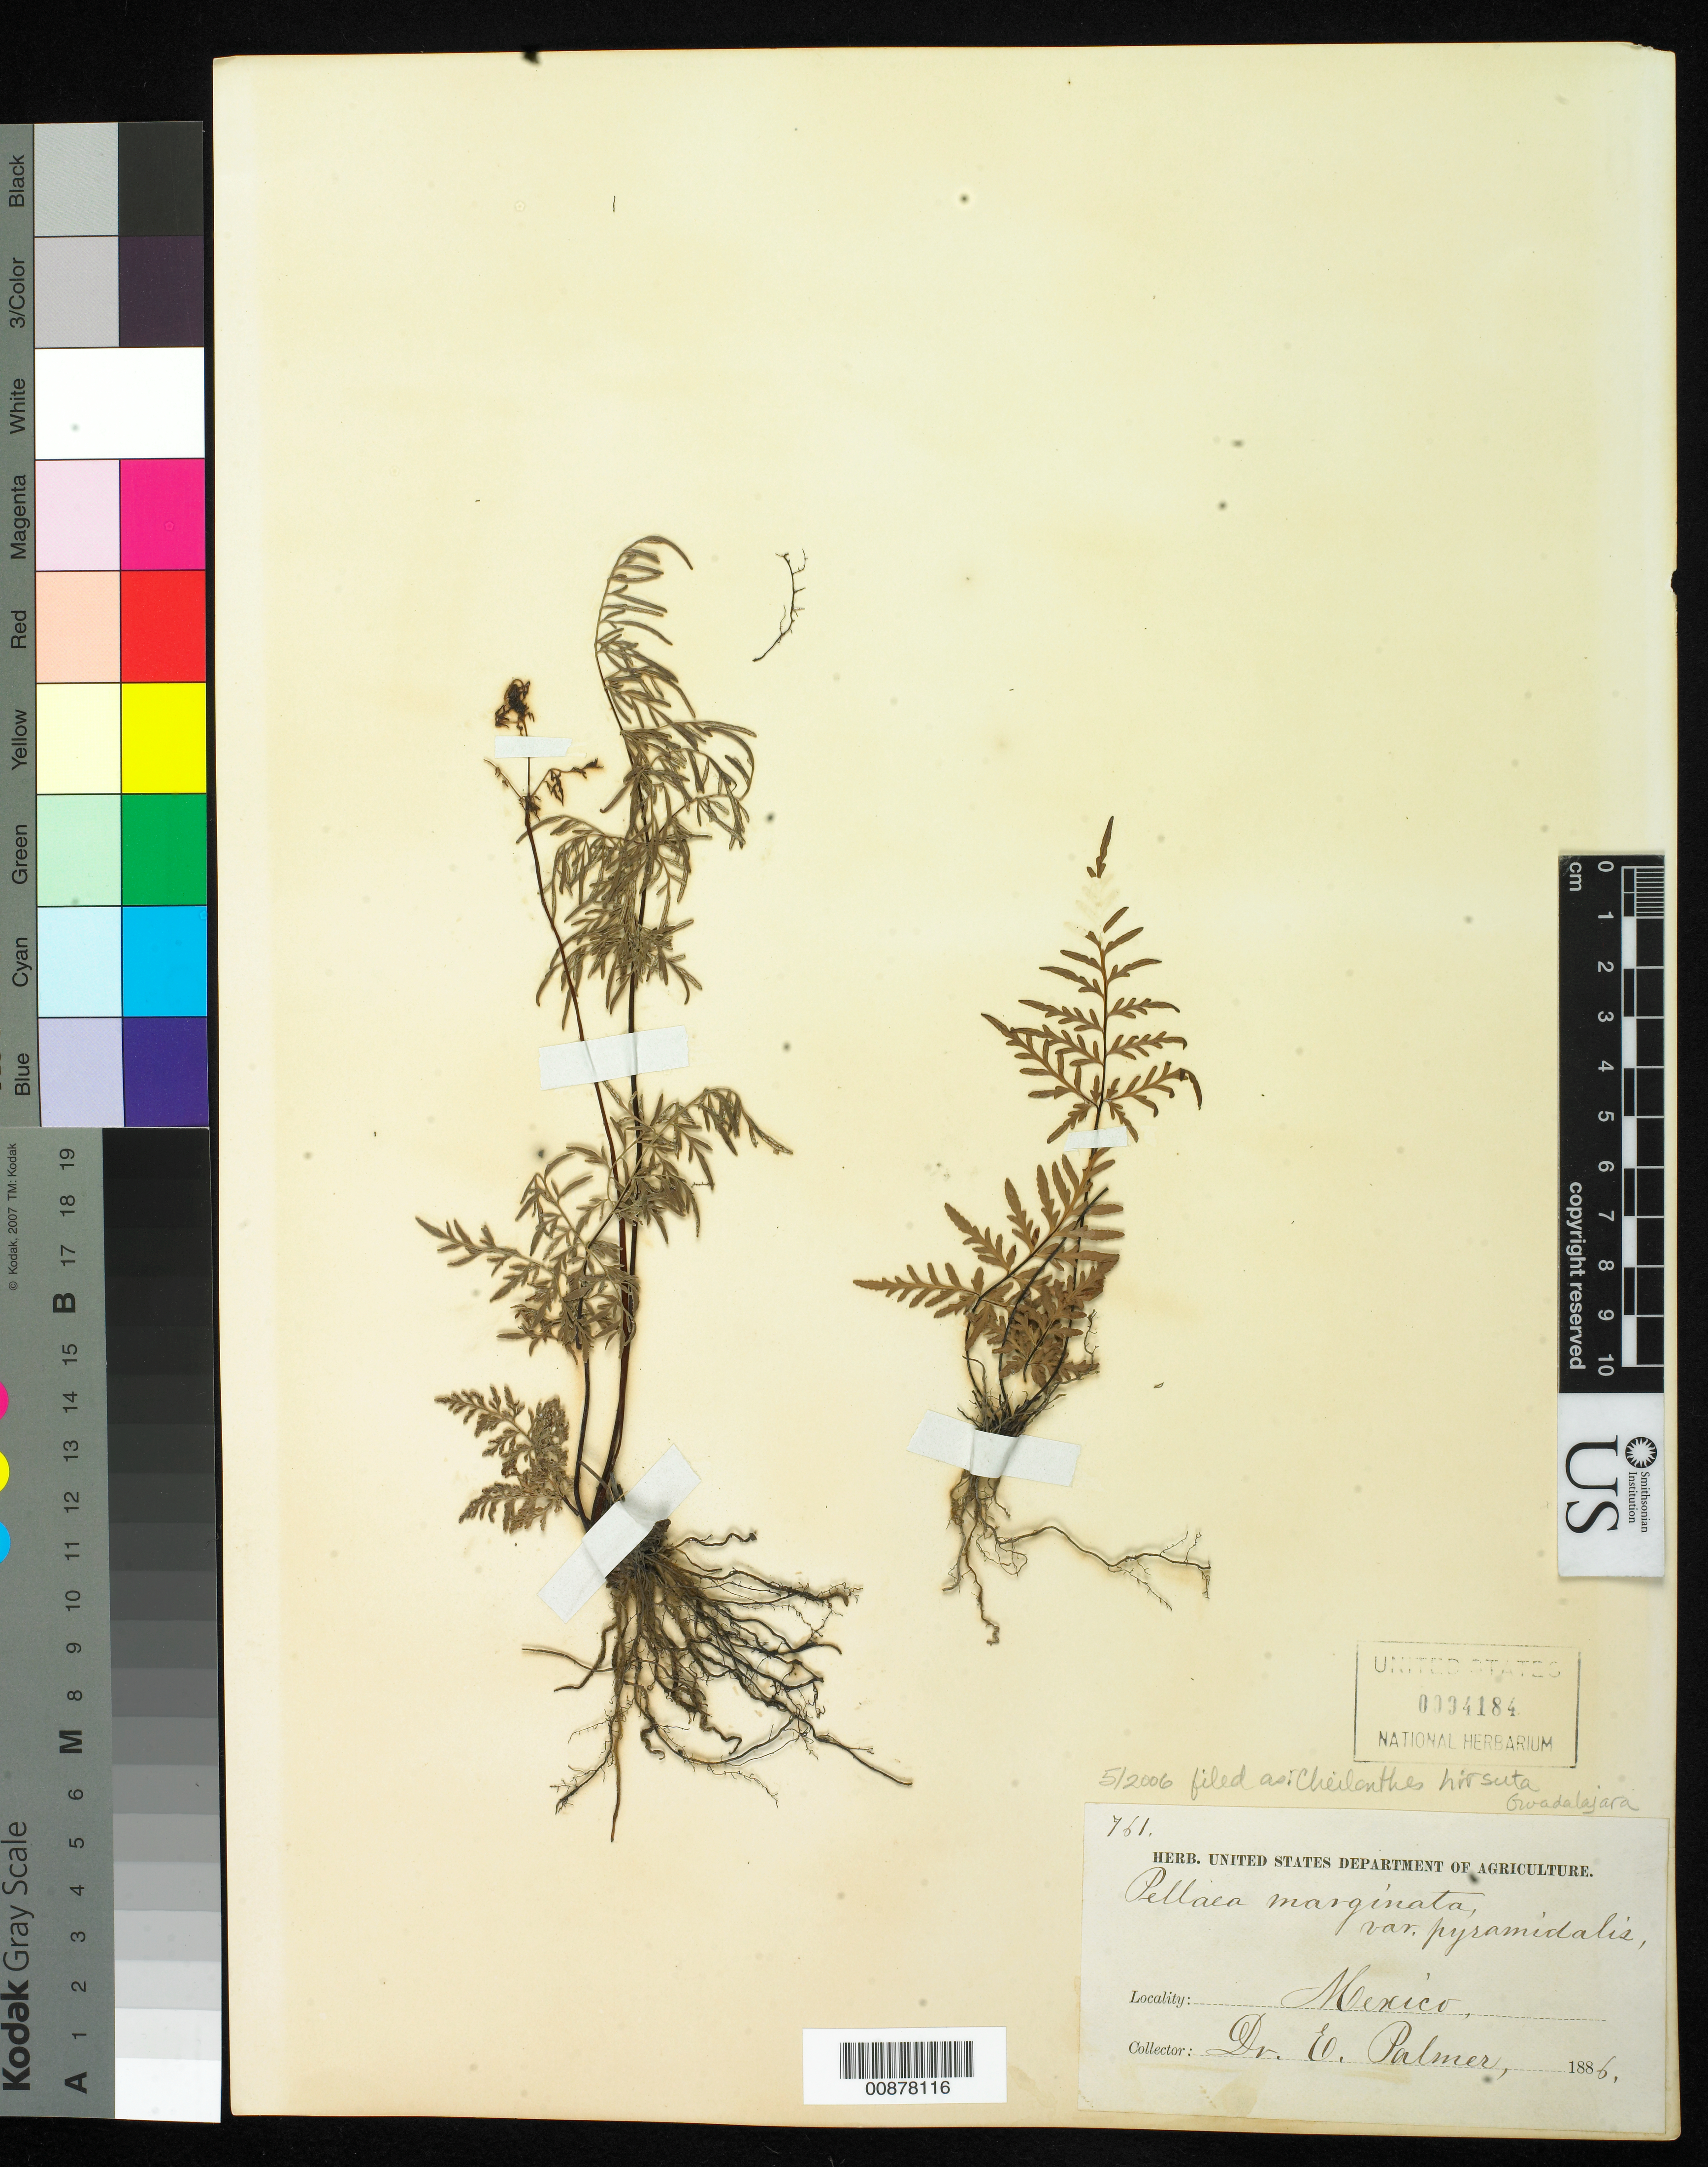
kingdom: Plantae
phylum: Tracheophyta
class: Polypodiopsida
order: Polypodiales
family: Pteridaceae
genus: Gaga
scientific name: Gaga hirsuta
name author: (Link) Fay W. Li & Windham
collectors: E. Palmer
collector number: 761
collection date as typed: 1886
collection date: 1886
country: Mexico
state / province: Jalisco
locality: Guadalajara, Jalisco.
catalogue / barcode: US 94184